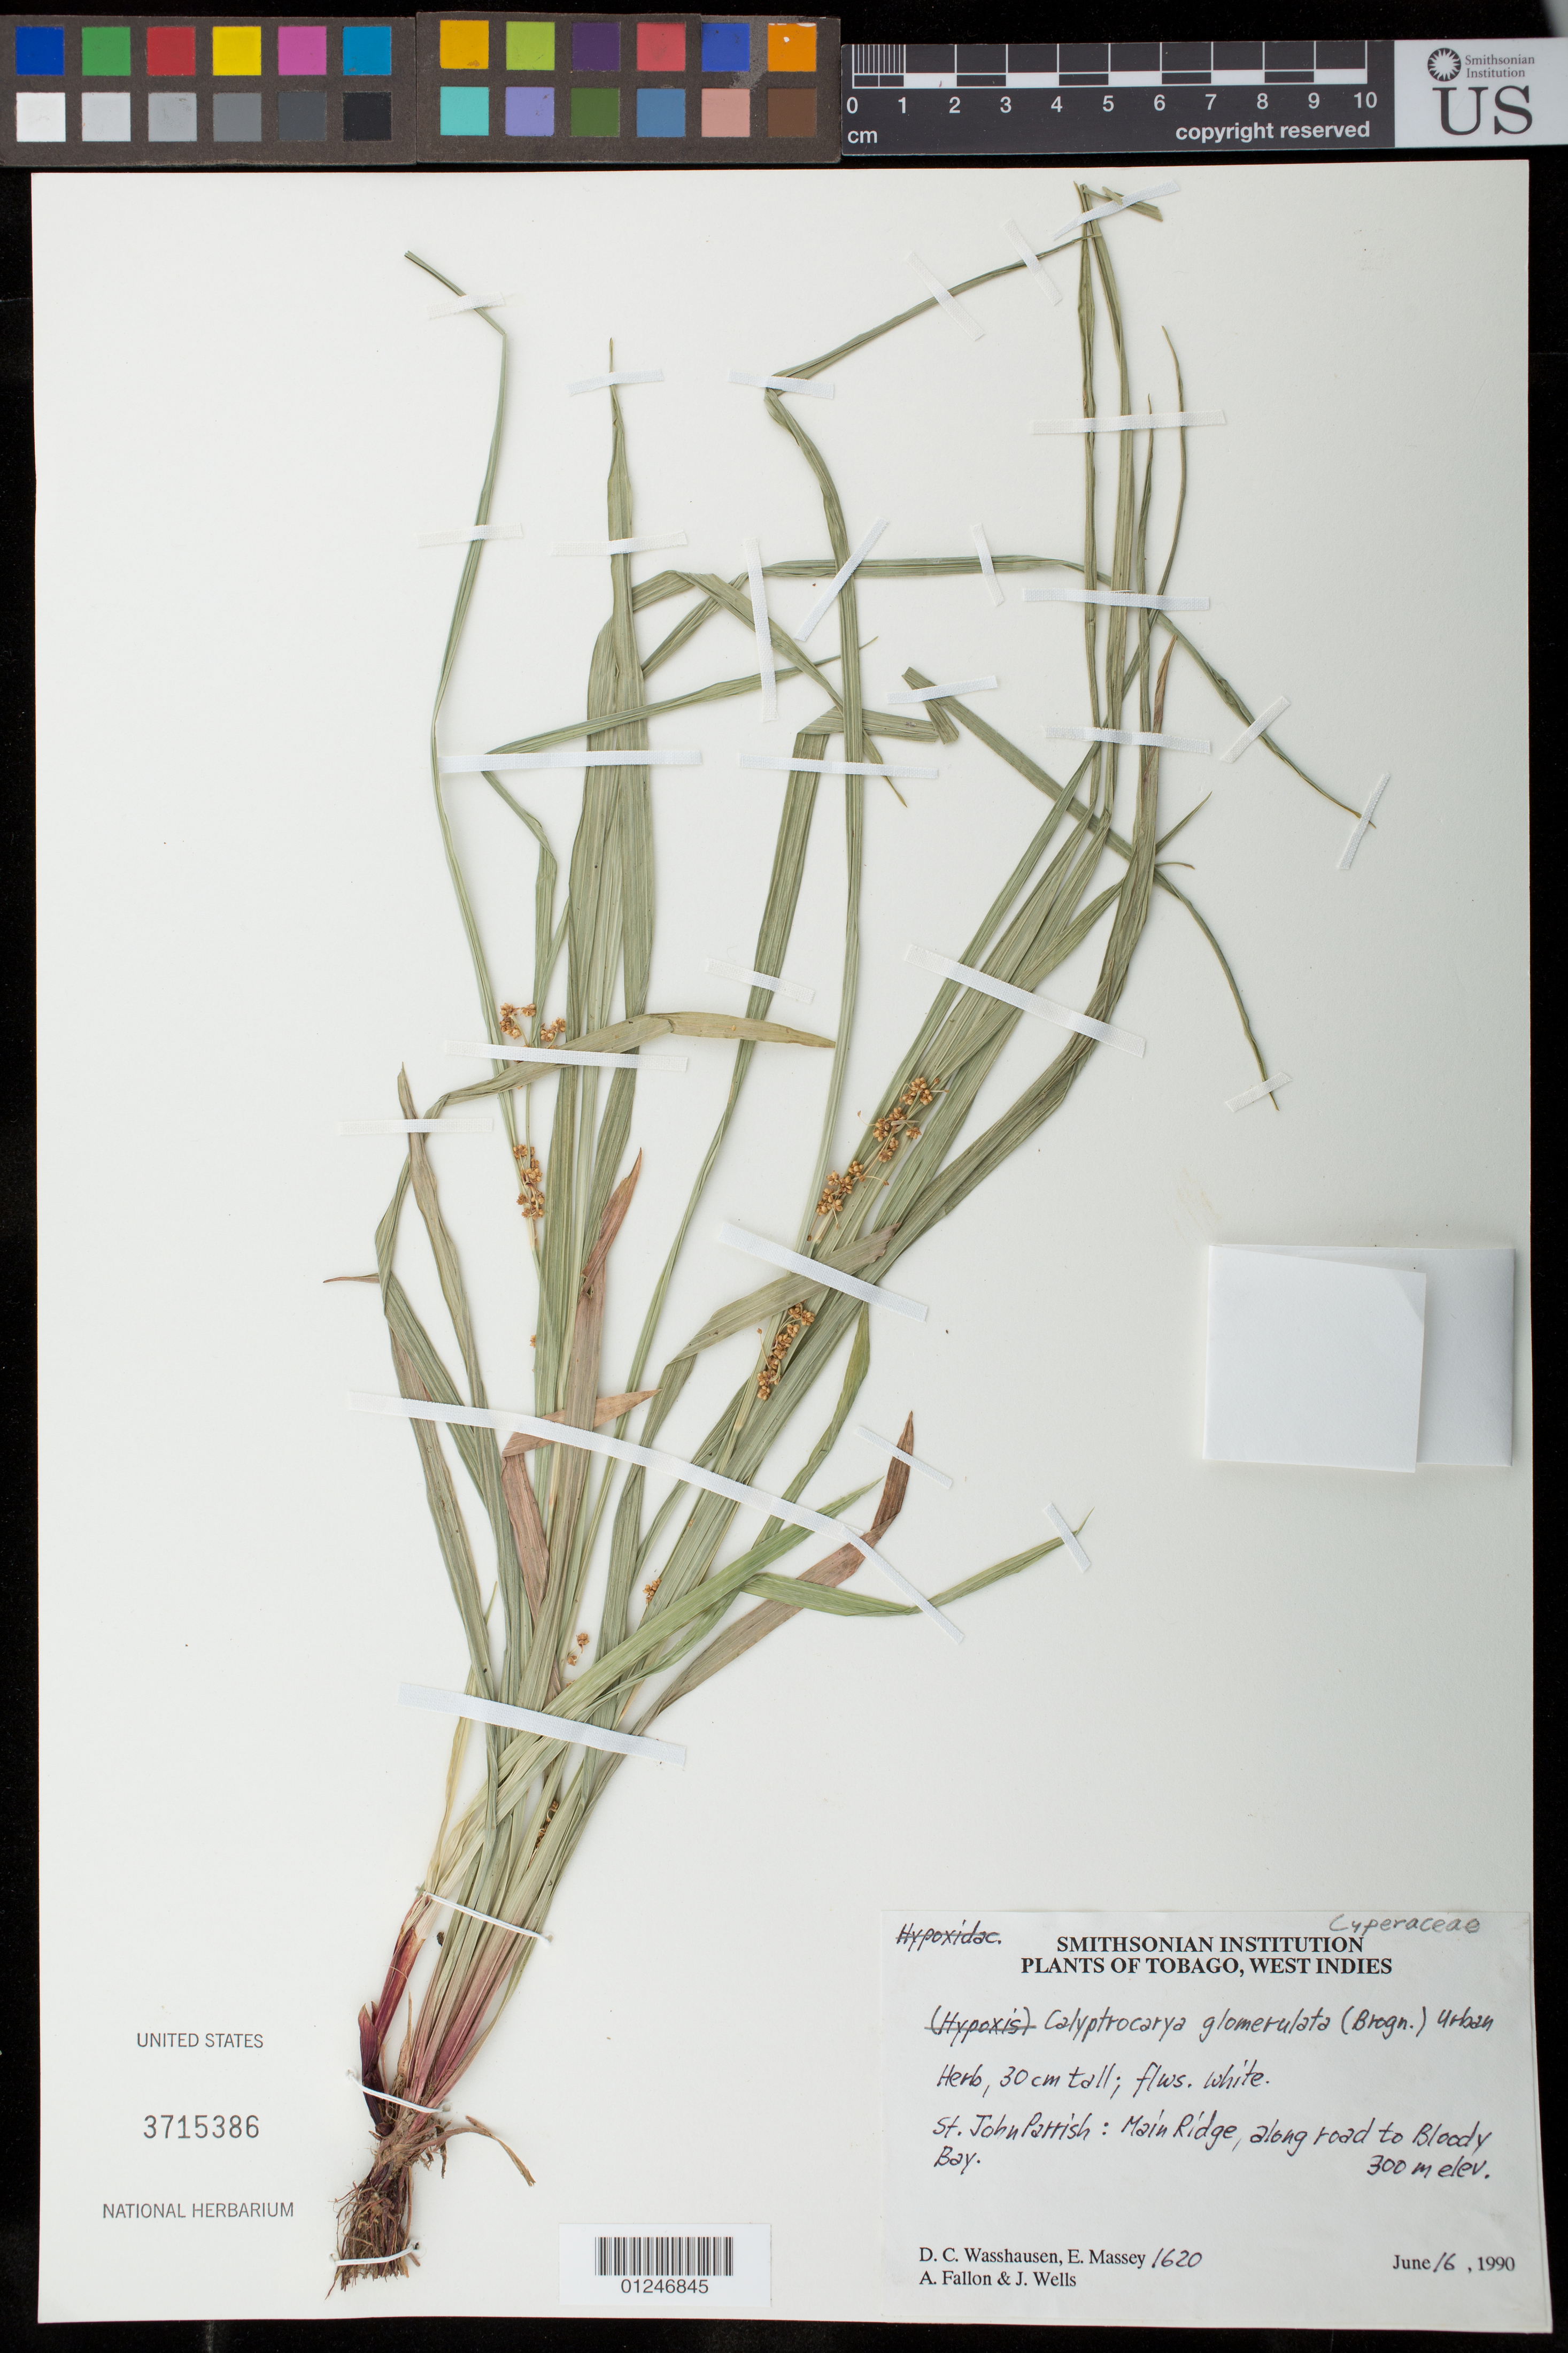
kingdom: Plantae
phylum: Tracheophyta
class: Liliopsida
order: Poales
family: Cyperaceae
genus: Calyptrocarya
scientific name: Calyptrocarya glomerulata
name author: (Brongn.) Urb.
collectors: D. C. Wasshausen, E. Massey, A. Fallon & J. Wells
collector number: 1620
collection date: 1990-06-16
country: Trinidad and Tobago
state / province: Tobago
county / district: St. John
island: Tobago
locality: Main Ridge Forest Reserve, St. John Parrish, along road to Bloody Bay.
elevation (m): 300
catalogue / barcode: US 3715386